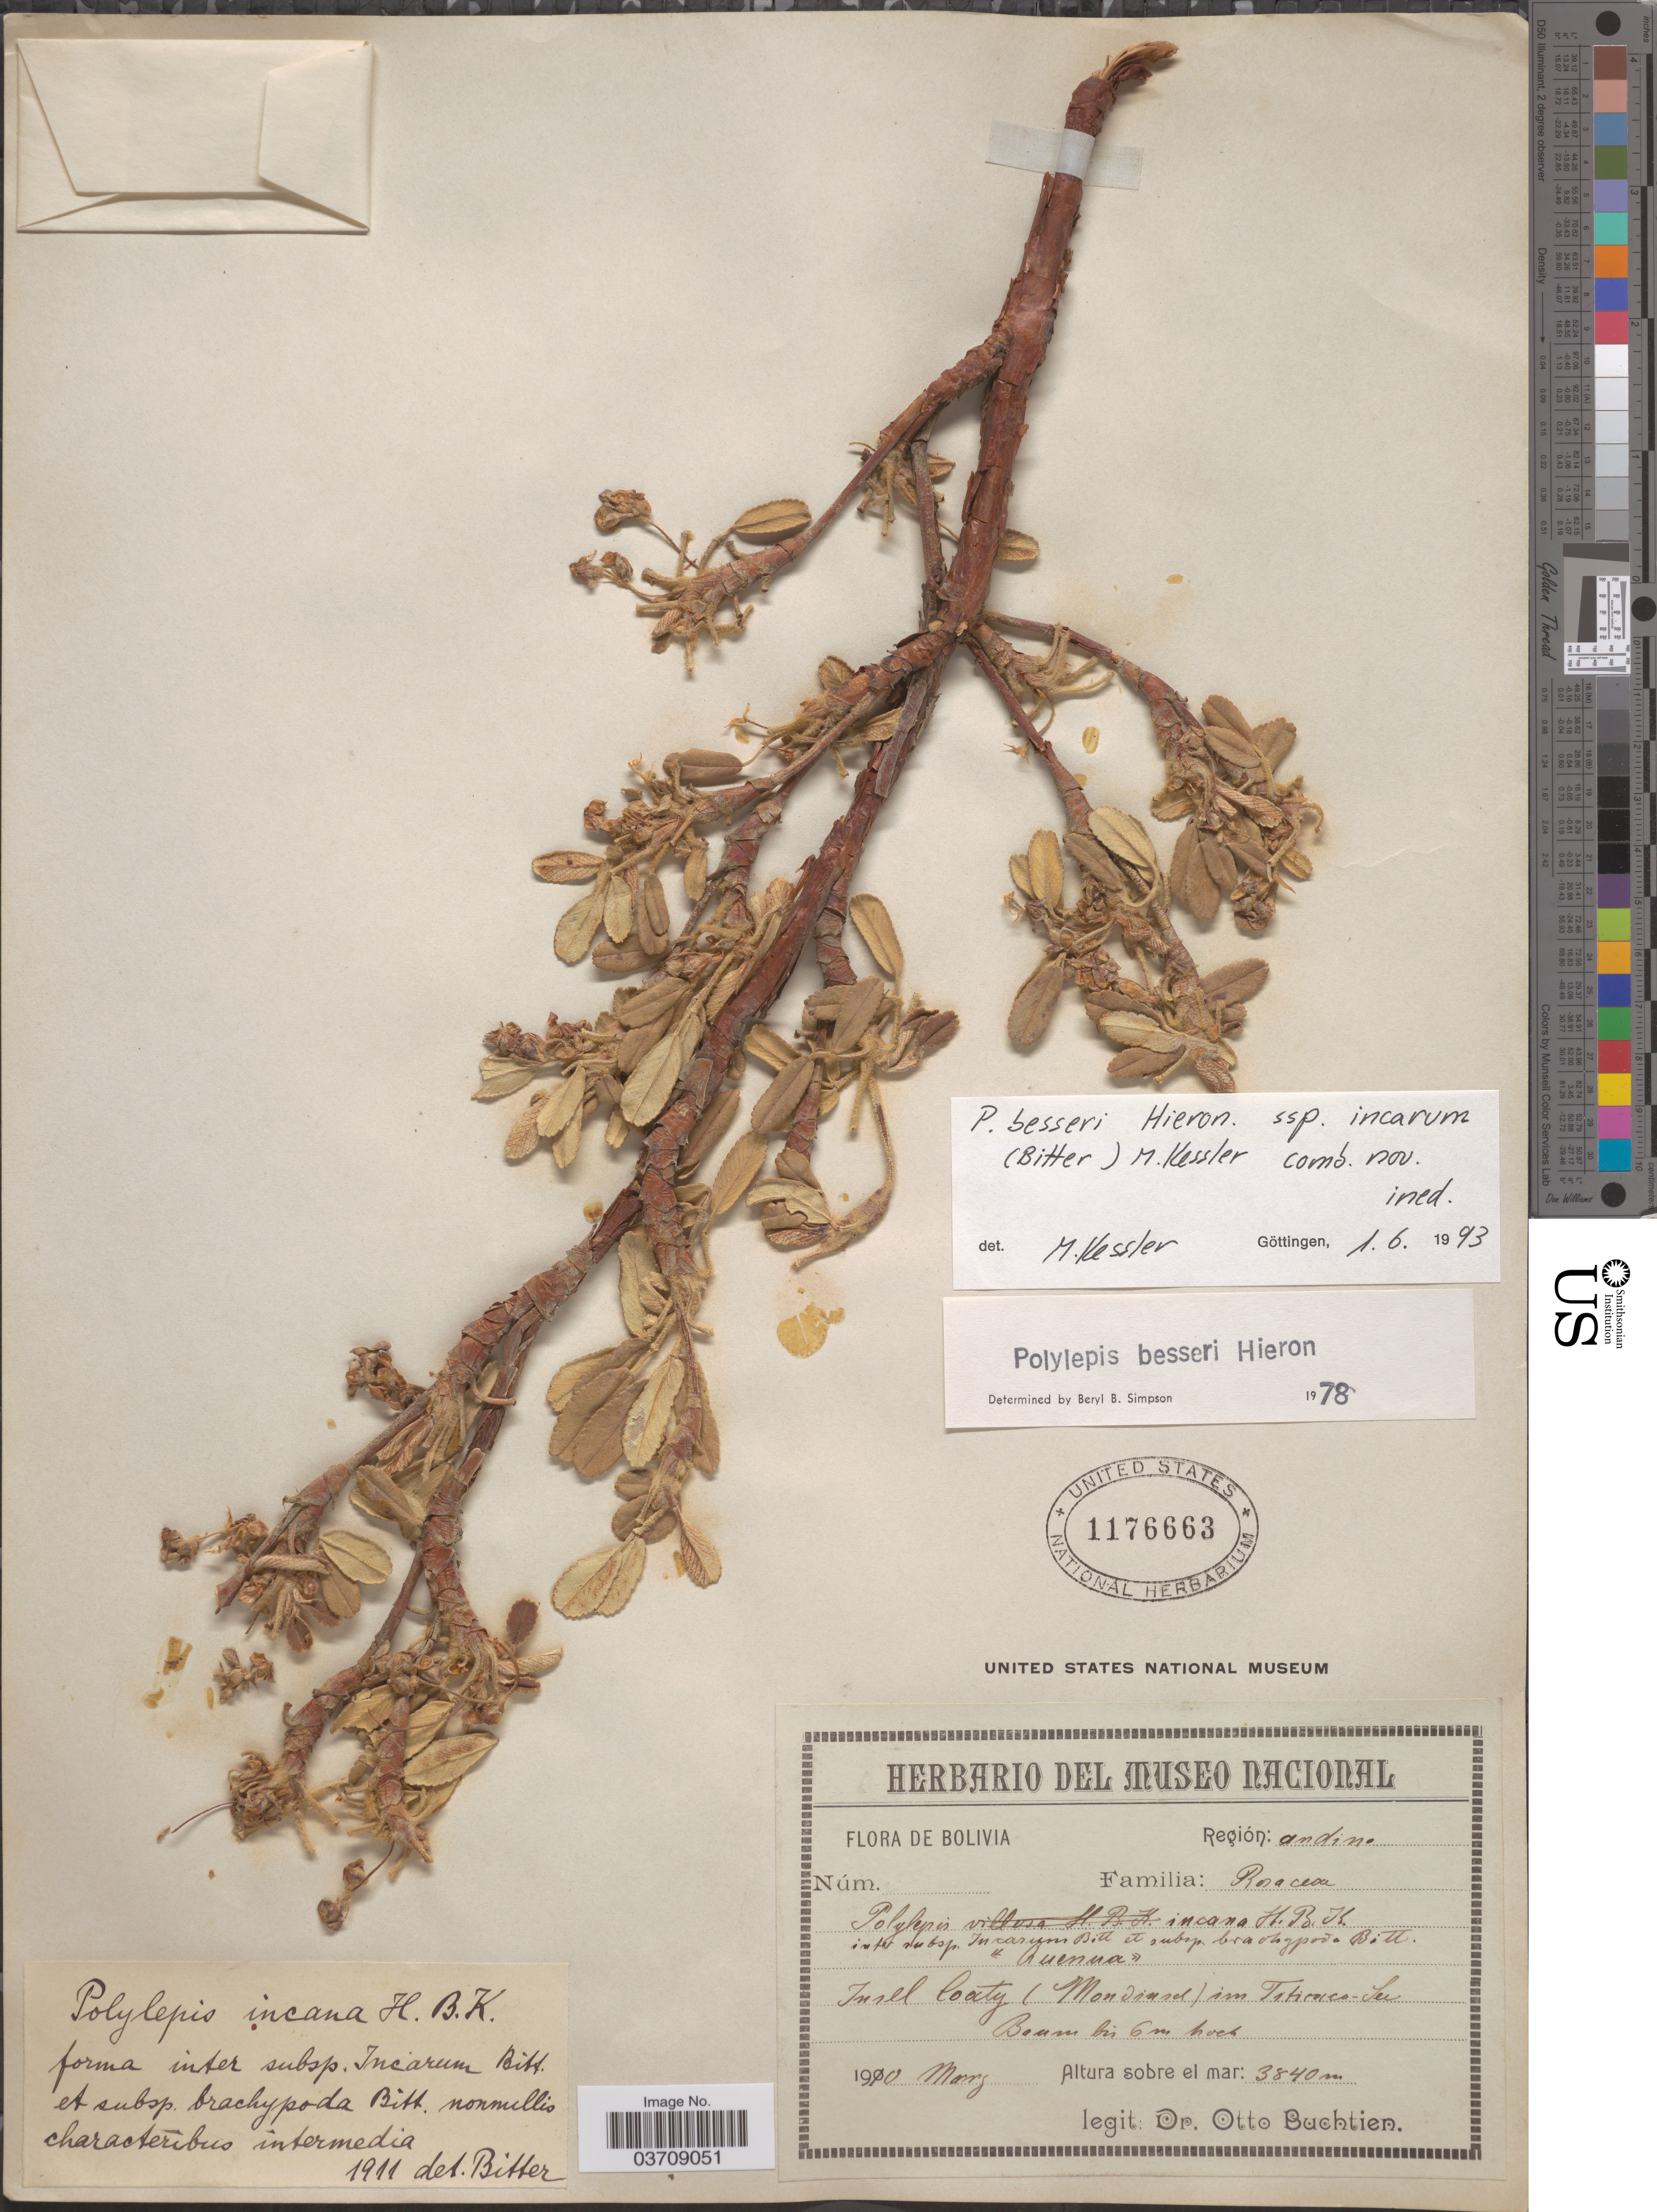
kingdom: Plantae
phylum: Tracheophyta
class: Magnoliopsida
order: Rosales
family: Rosaceae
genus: Polylepis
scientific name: Polylepis besseri subsp. incarum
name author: (Bitter) M. Kessler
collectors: O. Buchtien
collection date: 1910-03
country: Bolivia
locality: Región: andine. Insel Coaty (Mondinsel) im Titicaca-See Baum.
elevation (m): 3840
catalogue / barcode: US 1176663